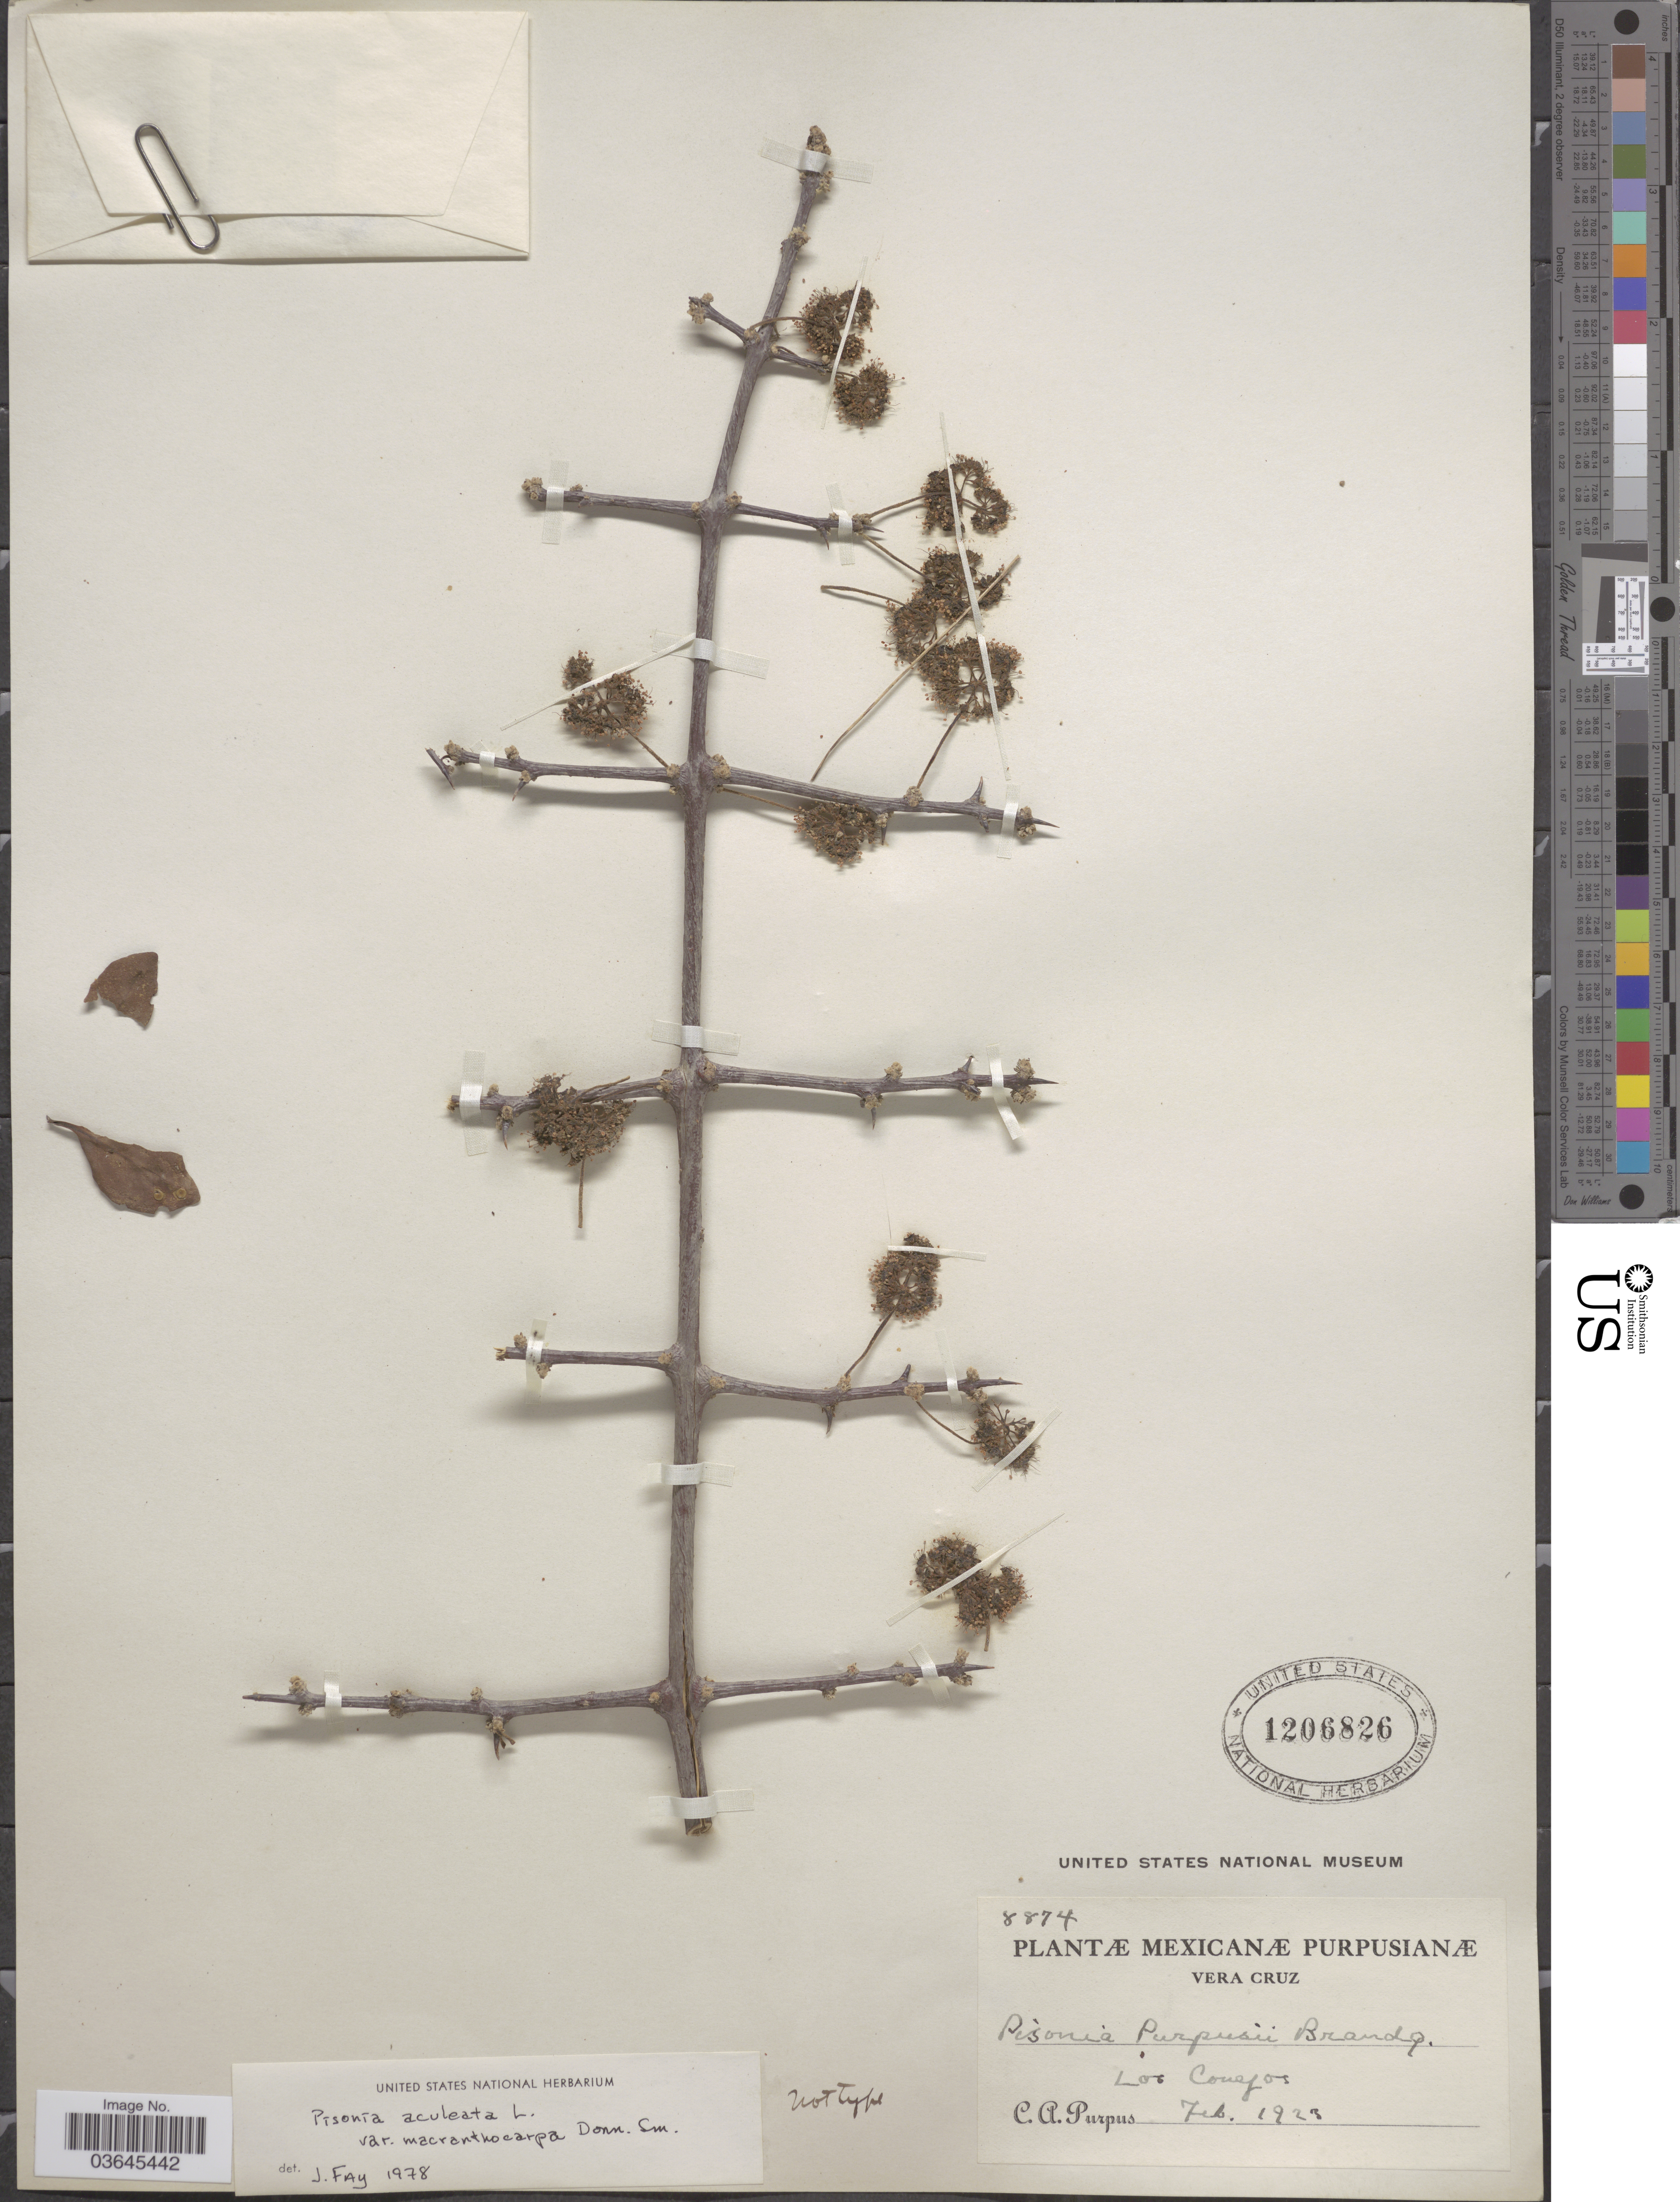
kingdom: Plantae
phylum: Tracheophyta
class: Magnoliopsida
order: Caryophyllales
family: Nyctaginaceae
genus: Pisonia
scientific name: Pisonia aculeata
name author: L.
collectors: C. A. Purpus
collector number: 8874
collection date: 1923-02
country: Mexico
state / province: Veracruz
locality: Vera Cruz. Los Conejos.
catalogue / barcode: US 1206826